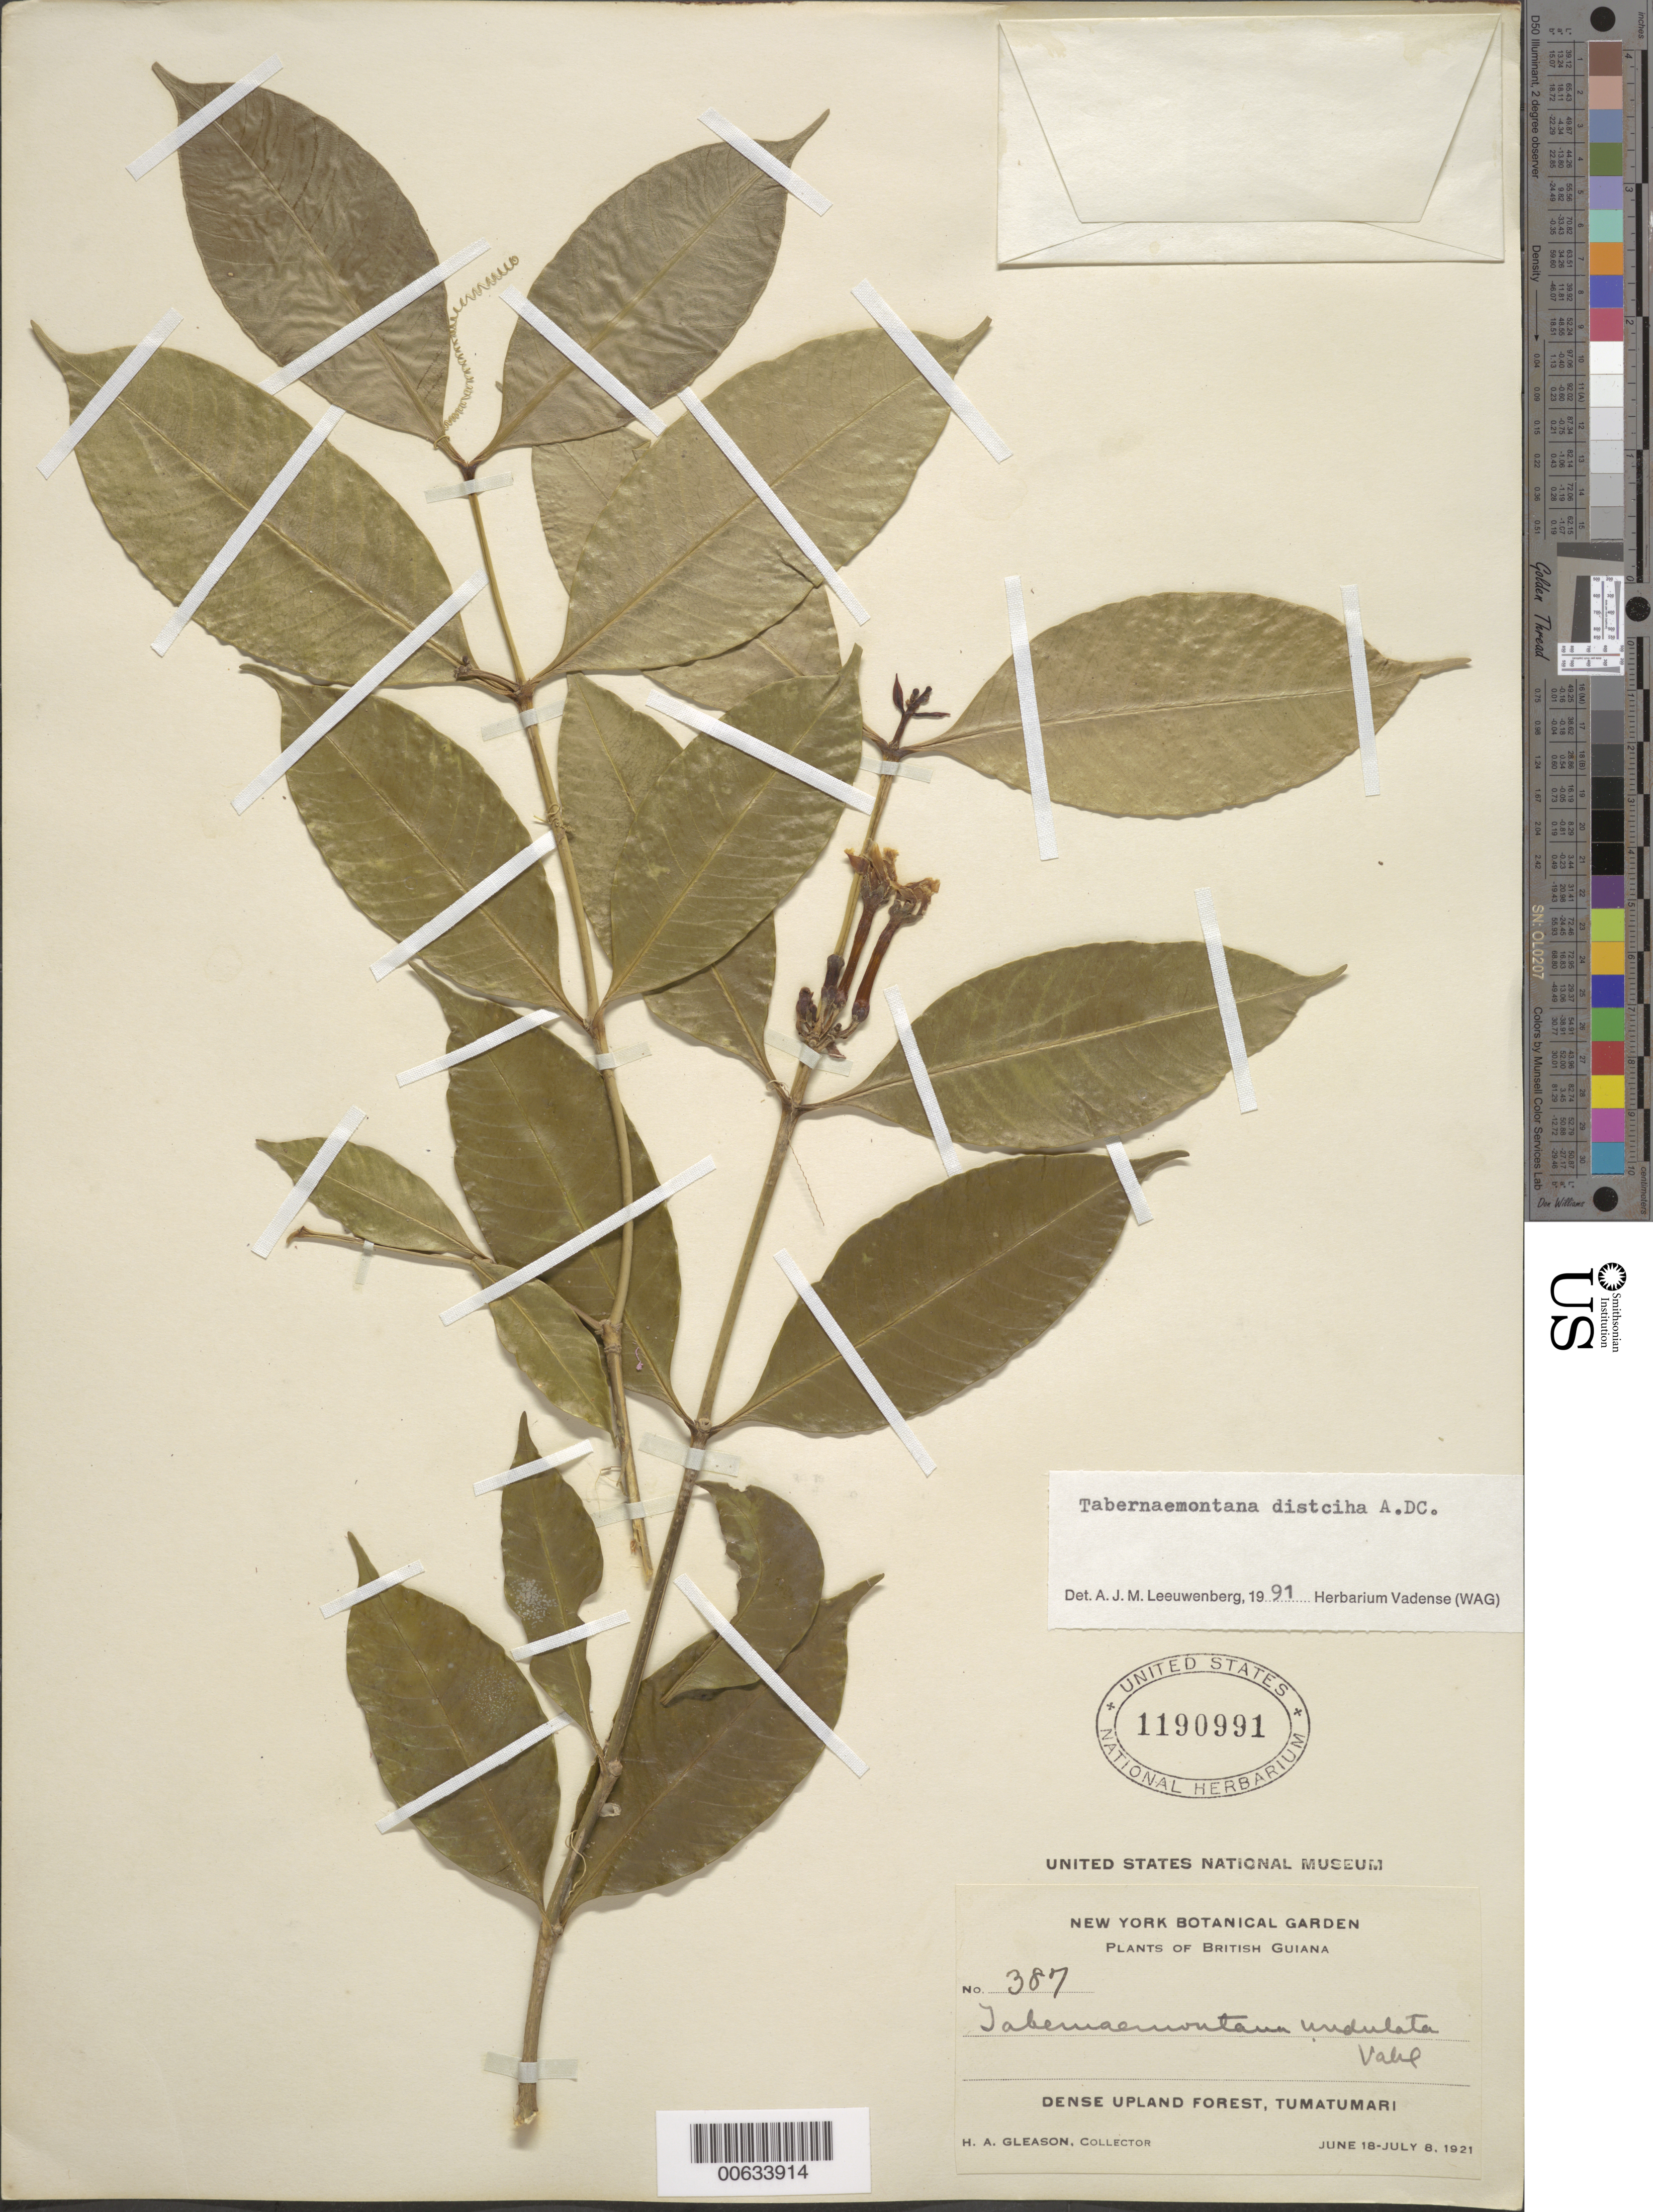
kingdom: Plantae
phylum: Tracheophyta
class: Magnoliopsida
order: Gentianales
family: Apocynaceae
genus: Tabernaemontana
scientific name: Tabernaemontana disticha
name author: A. DC.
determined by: Leeuwenberg, A. J. M.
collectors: H. A. Gleason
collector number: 387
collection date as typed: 18-Jun-21 to 8-Jul-21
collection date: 1921-06-18/1921-07-08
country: Guyana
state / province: Potaro-Siparuni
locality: Tumatumari Village, Potaro R.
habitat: Dense upland forest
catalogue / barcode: US 1190991